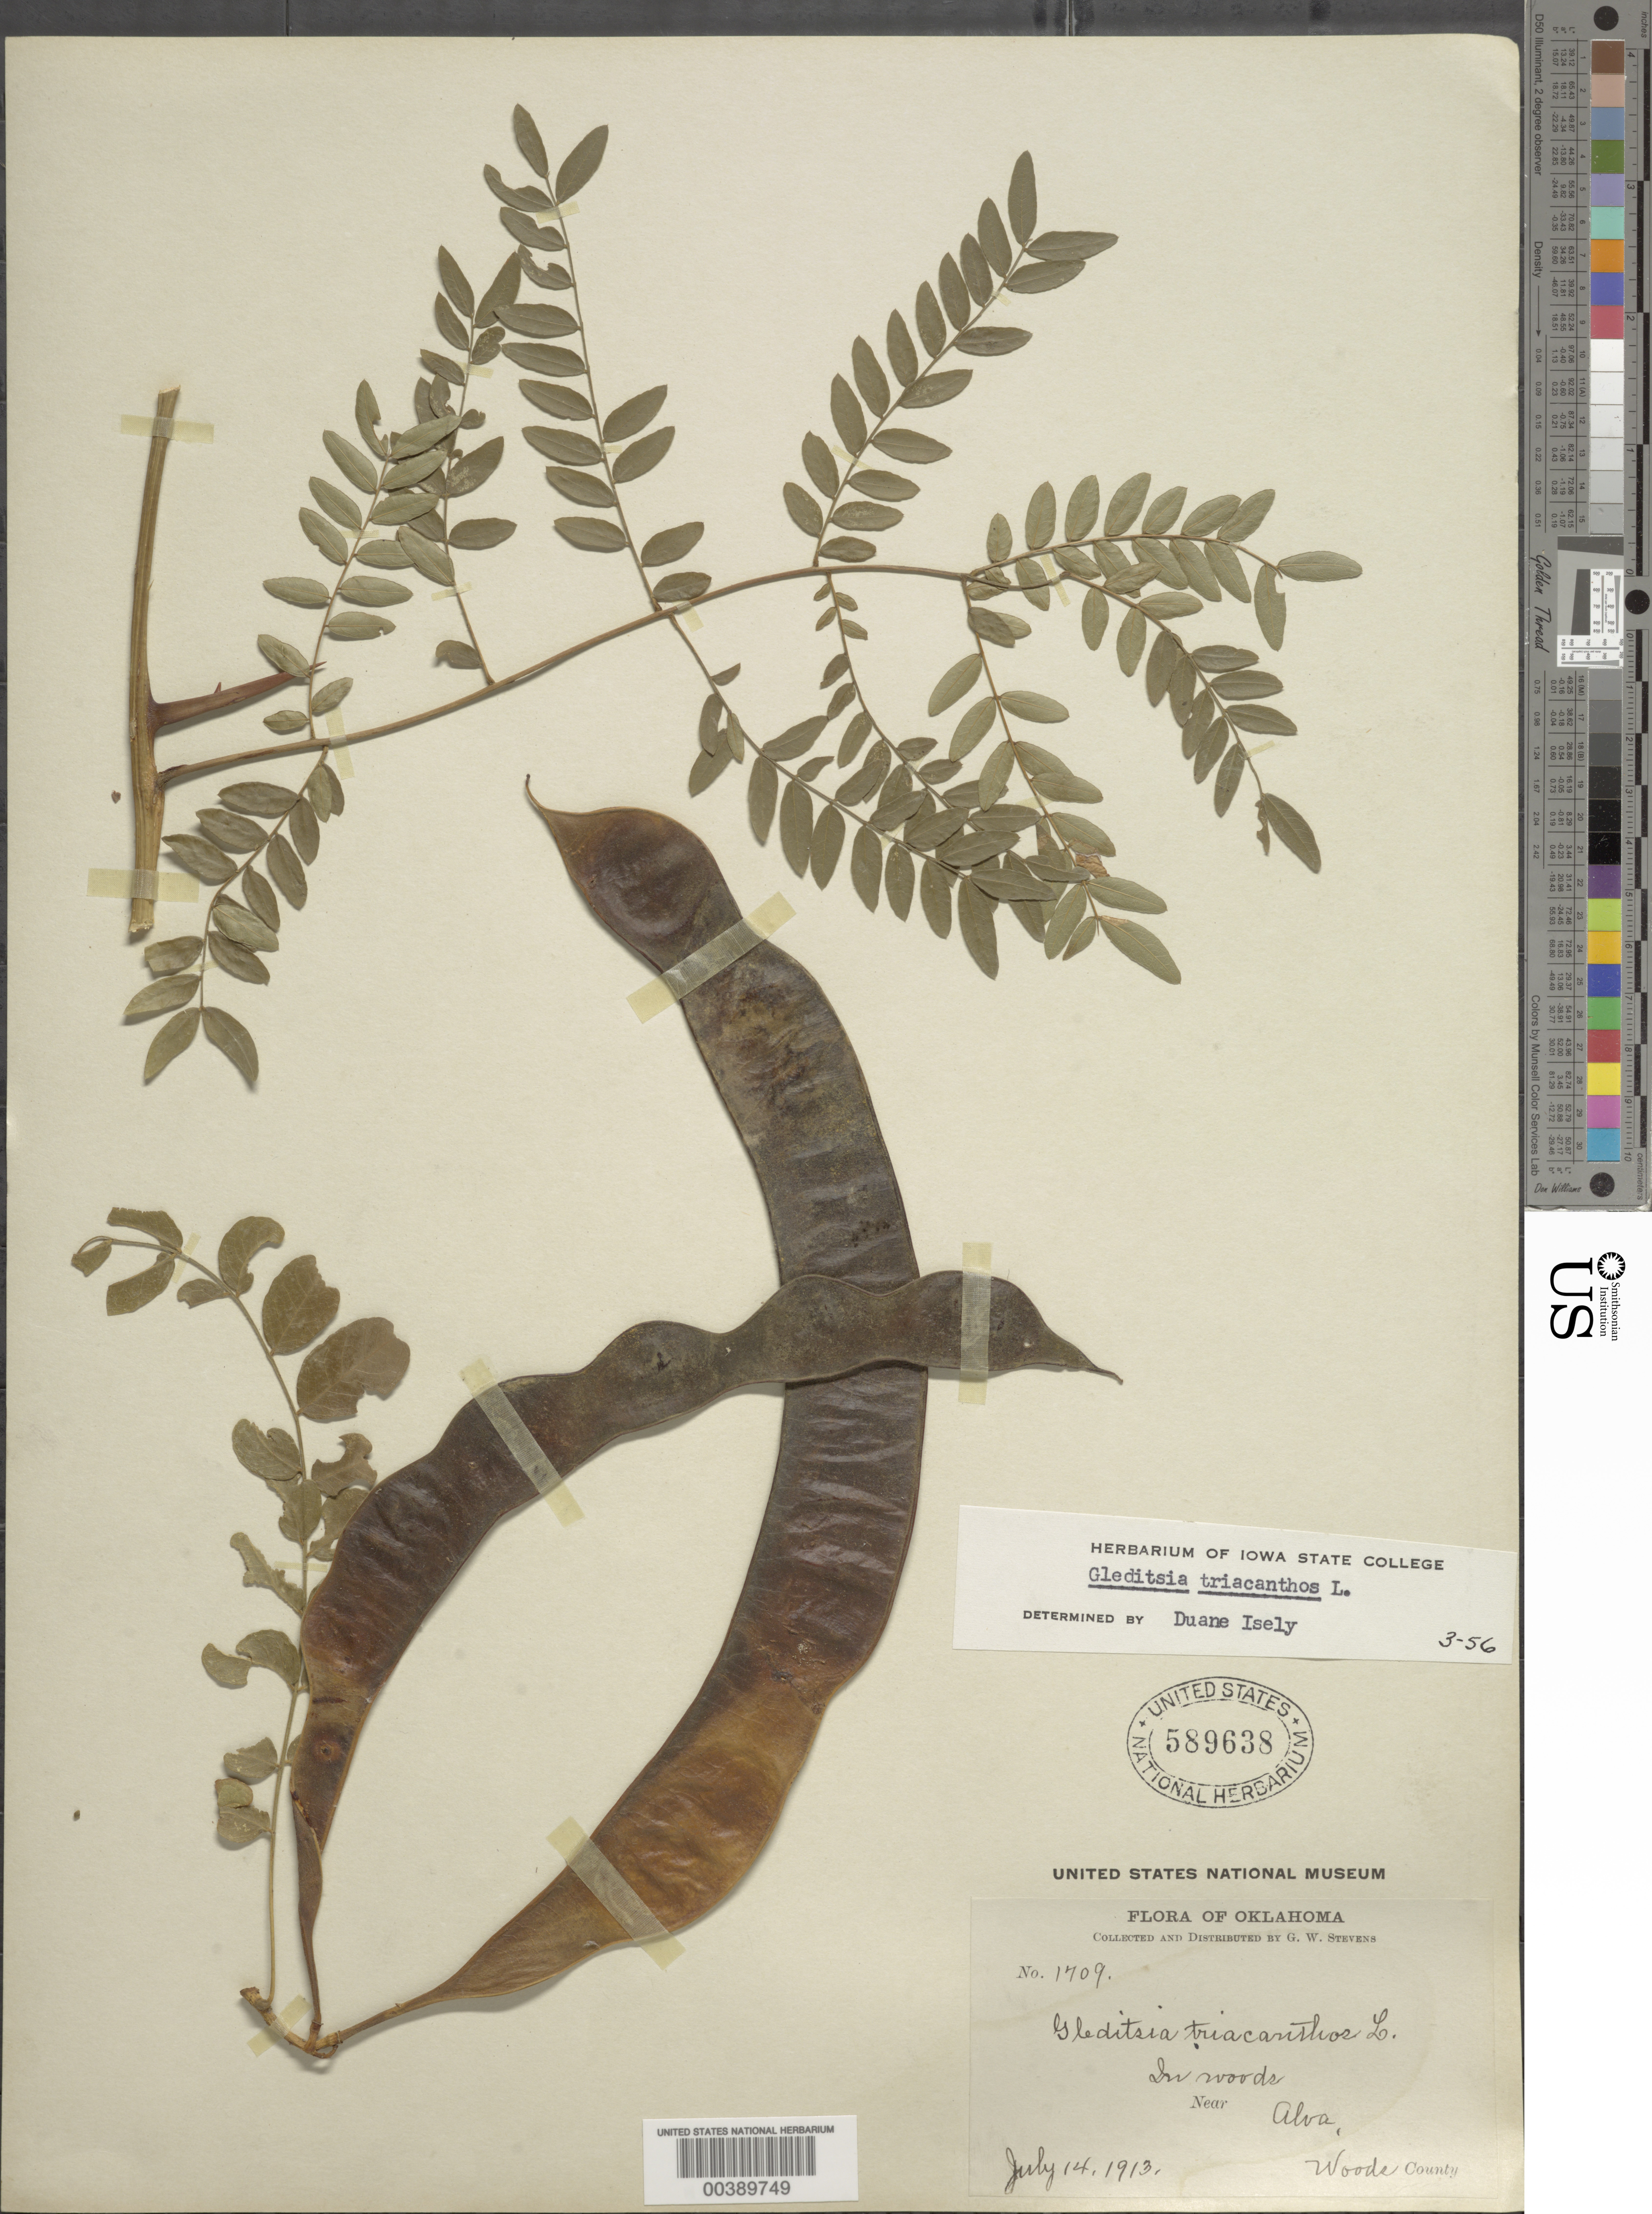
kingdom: Plantae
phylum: Tracheophyta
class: Magnoliopsida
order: Fabales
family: Fabaceae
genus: Gleditsia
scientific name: Gleditsia triacanthos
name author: L.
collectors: G. W. Stevens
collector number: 1709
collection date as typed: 14 Jul 1913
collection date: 1913-07-14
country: United States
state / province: Oklahoma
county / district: Woods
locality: Near alva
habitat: In woods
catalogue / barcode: US 589638